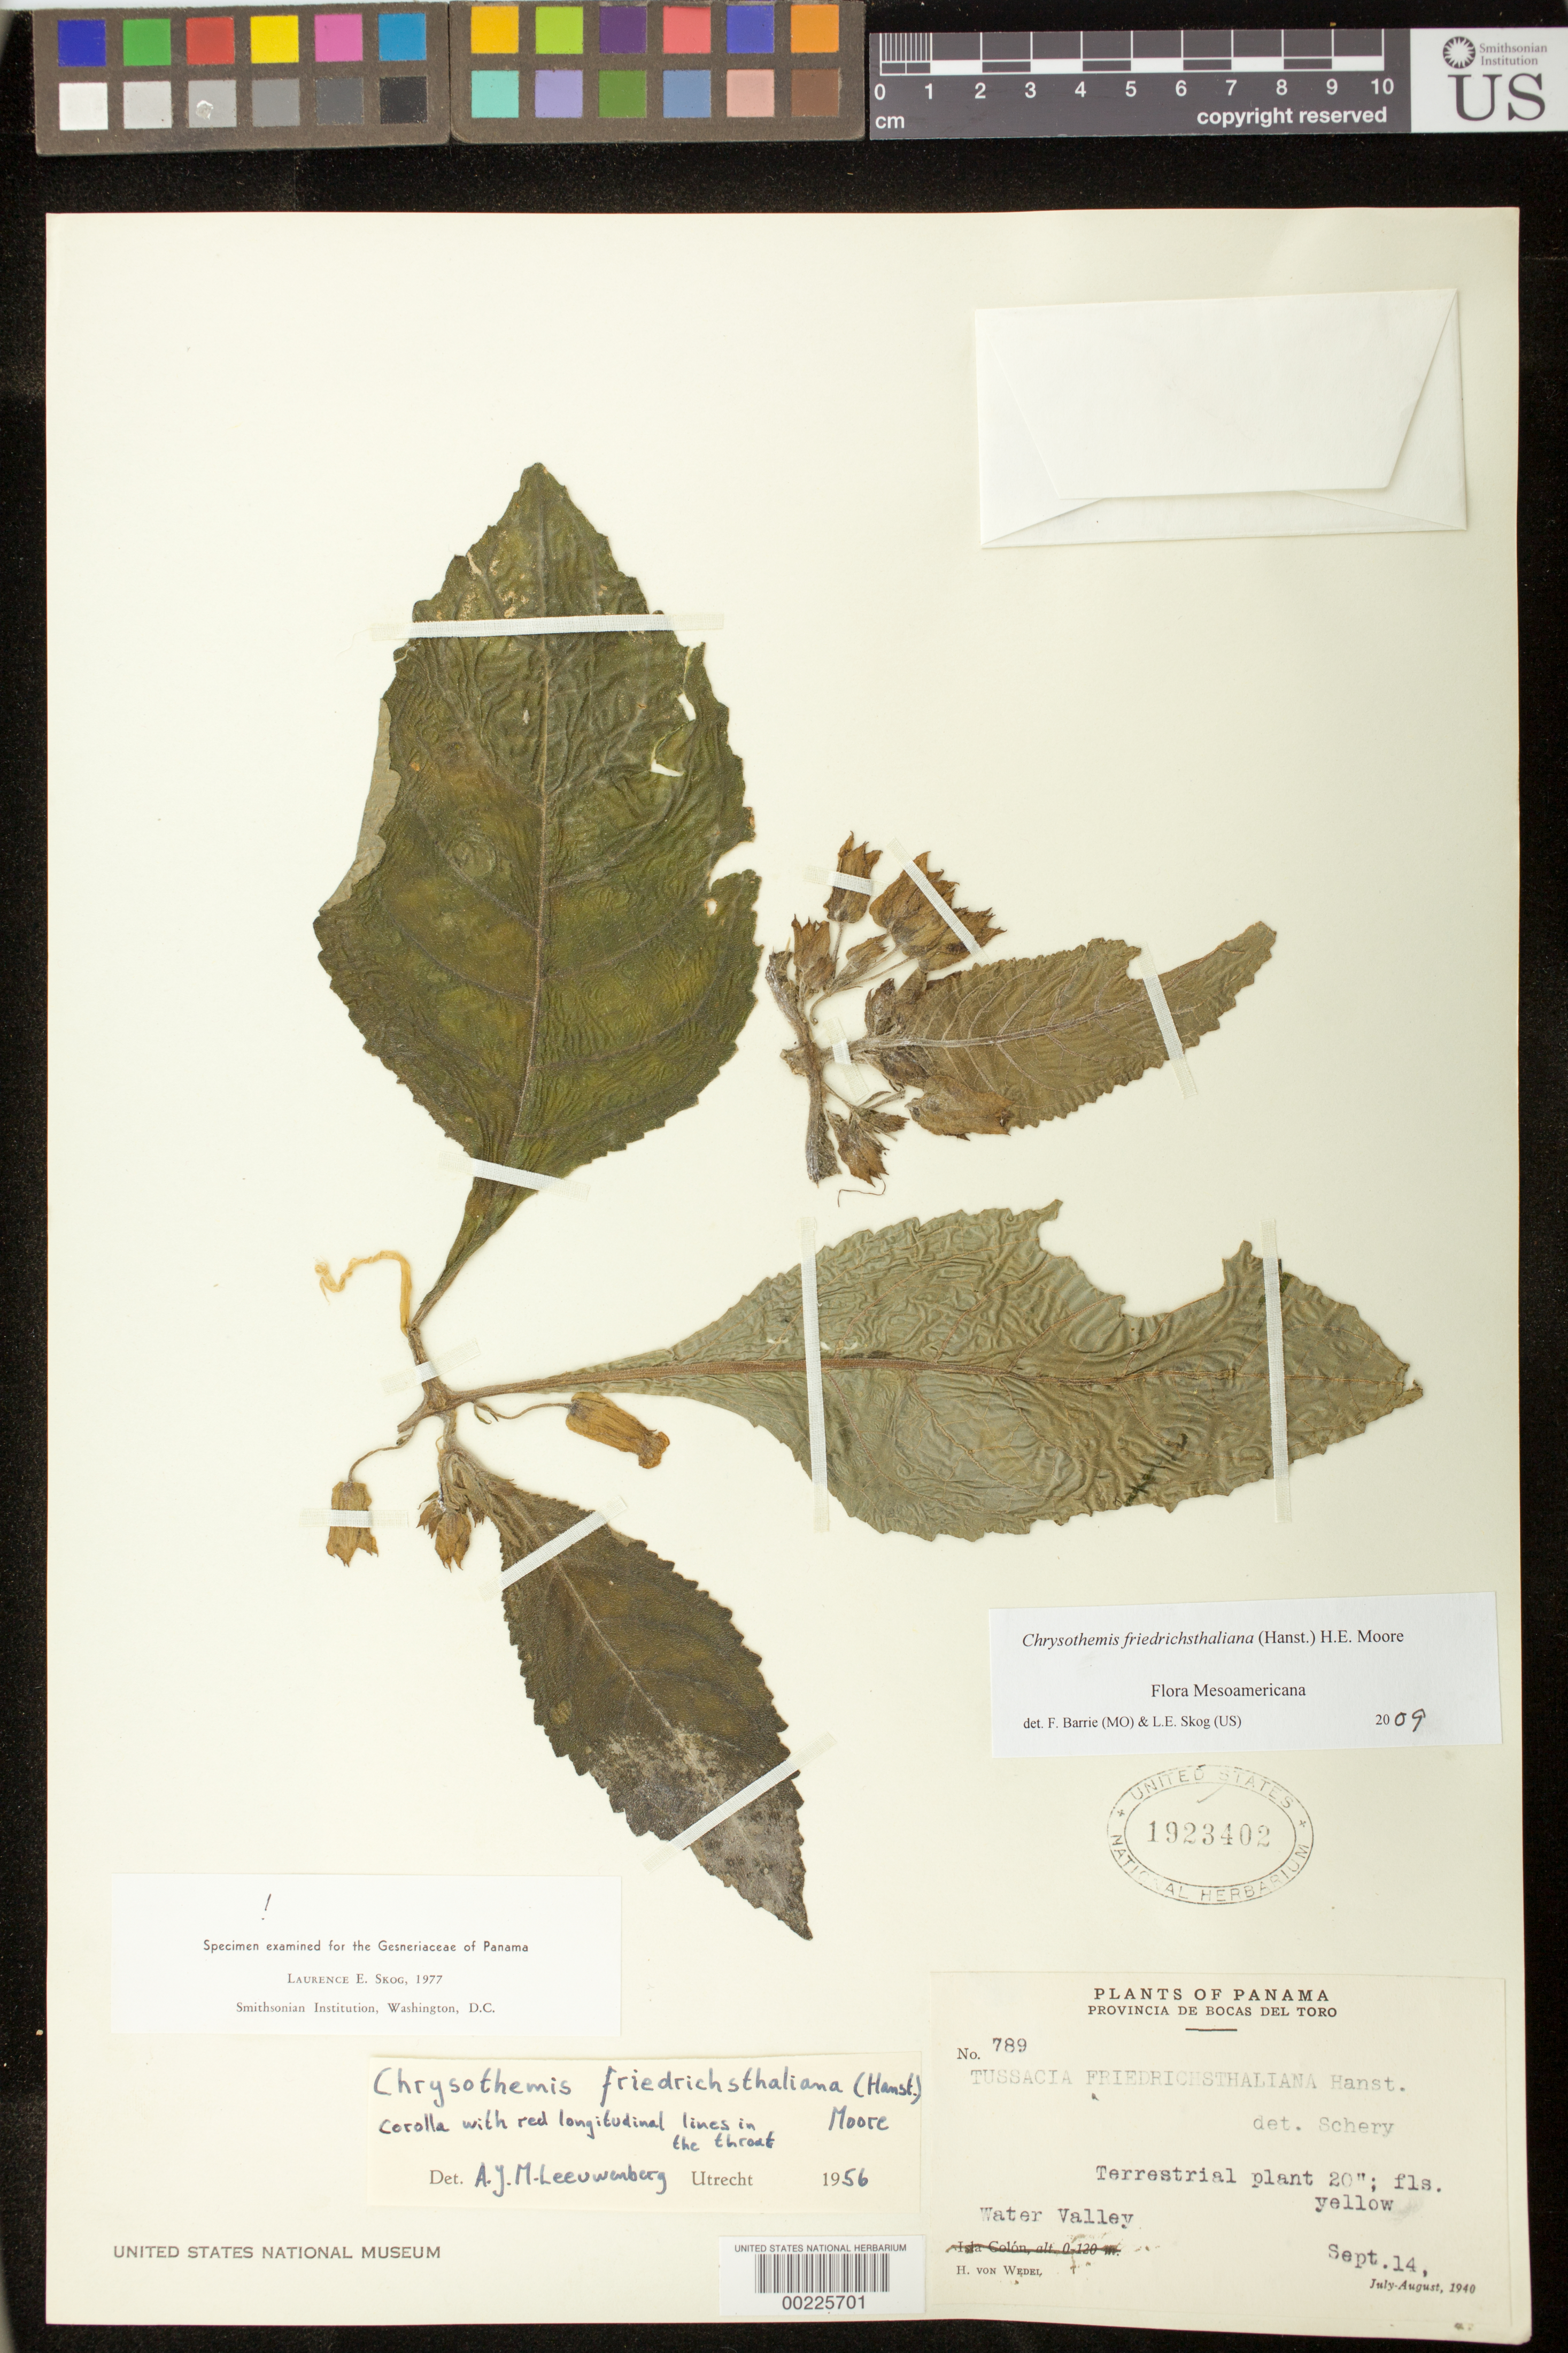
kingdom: Plantae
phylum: Tracheophyta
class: Magnoliopsida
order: Lamiales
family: Gesneriaceae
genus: Chrysothemis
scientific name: Chrysothemis friedrichsthaliana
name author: (Hanst.) H.E. Moore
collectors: H. von Wedel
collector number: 789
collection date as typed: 14 Sep 1940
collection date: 1940-09-14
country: Panama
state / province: Bocas del Toro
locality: Water Valley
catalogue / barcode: US 1923402